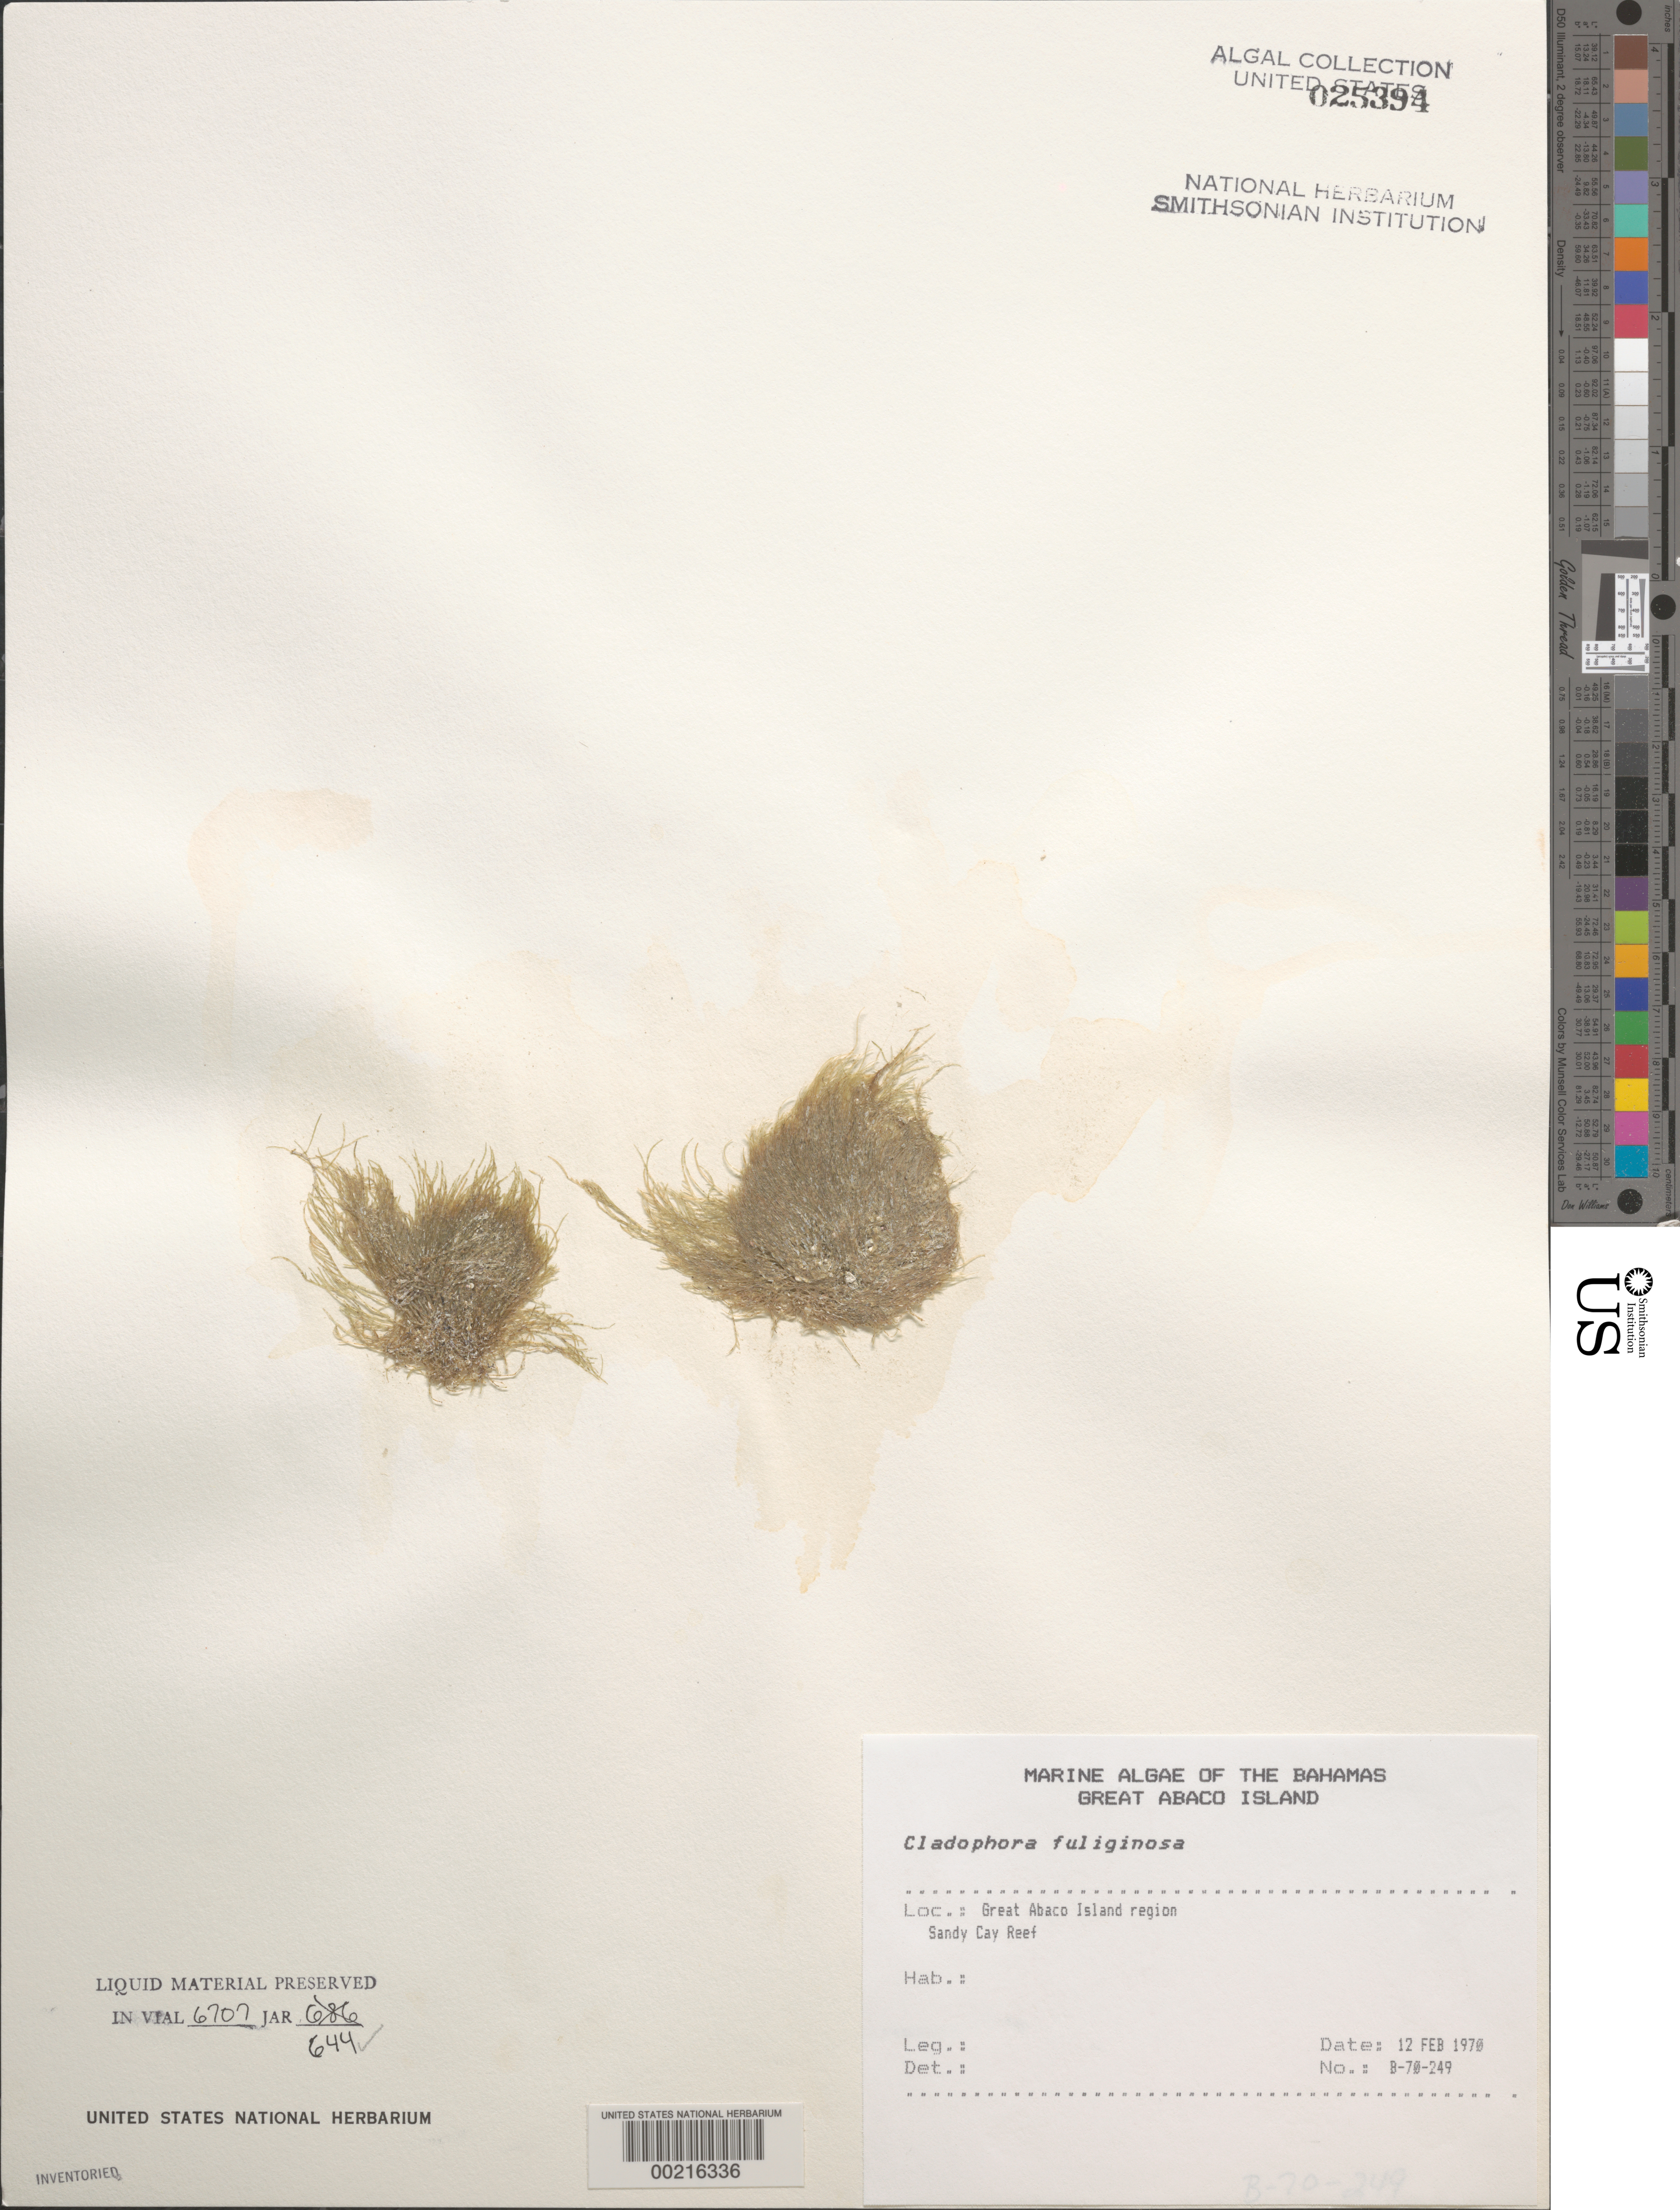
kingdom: Plantae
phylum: Chlorophyta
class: Ulvophyceae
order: Cladophorales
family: Cladophoraceae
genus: Cladophora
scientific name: Cladophora fuliginosa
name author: Kütz.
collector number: B-70-249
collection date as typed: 12 Feb 1970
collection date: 1970-02-12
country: Bahamas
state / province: Abaco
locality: Sandy cay reef, great abaco island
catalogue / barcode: US 25394